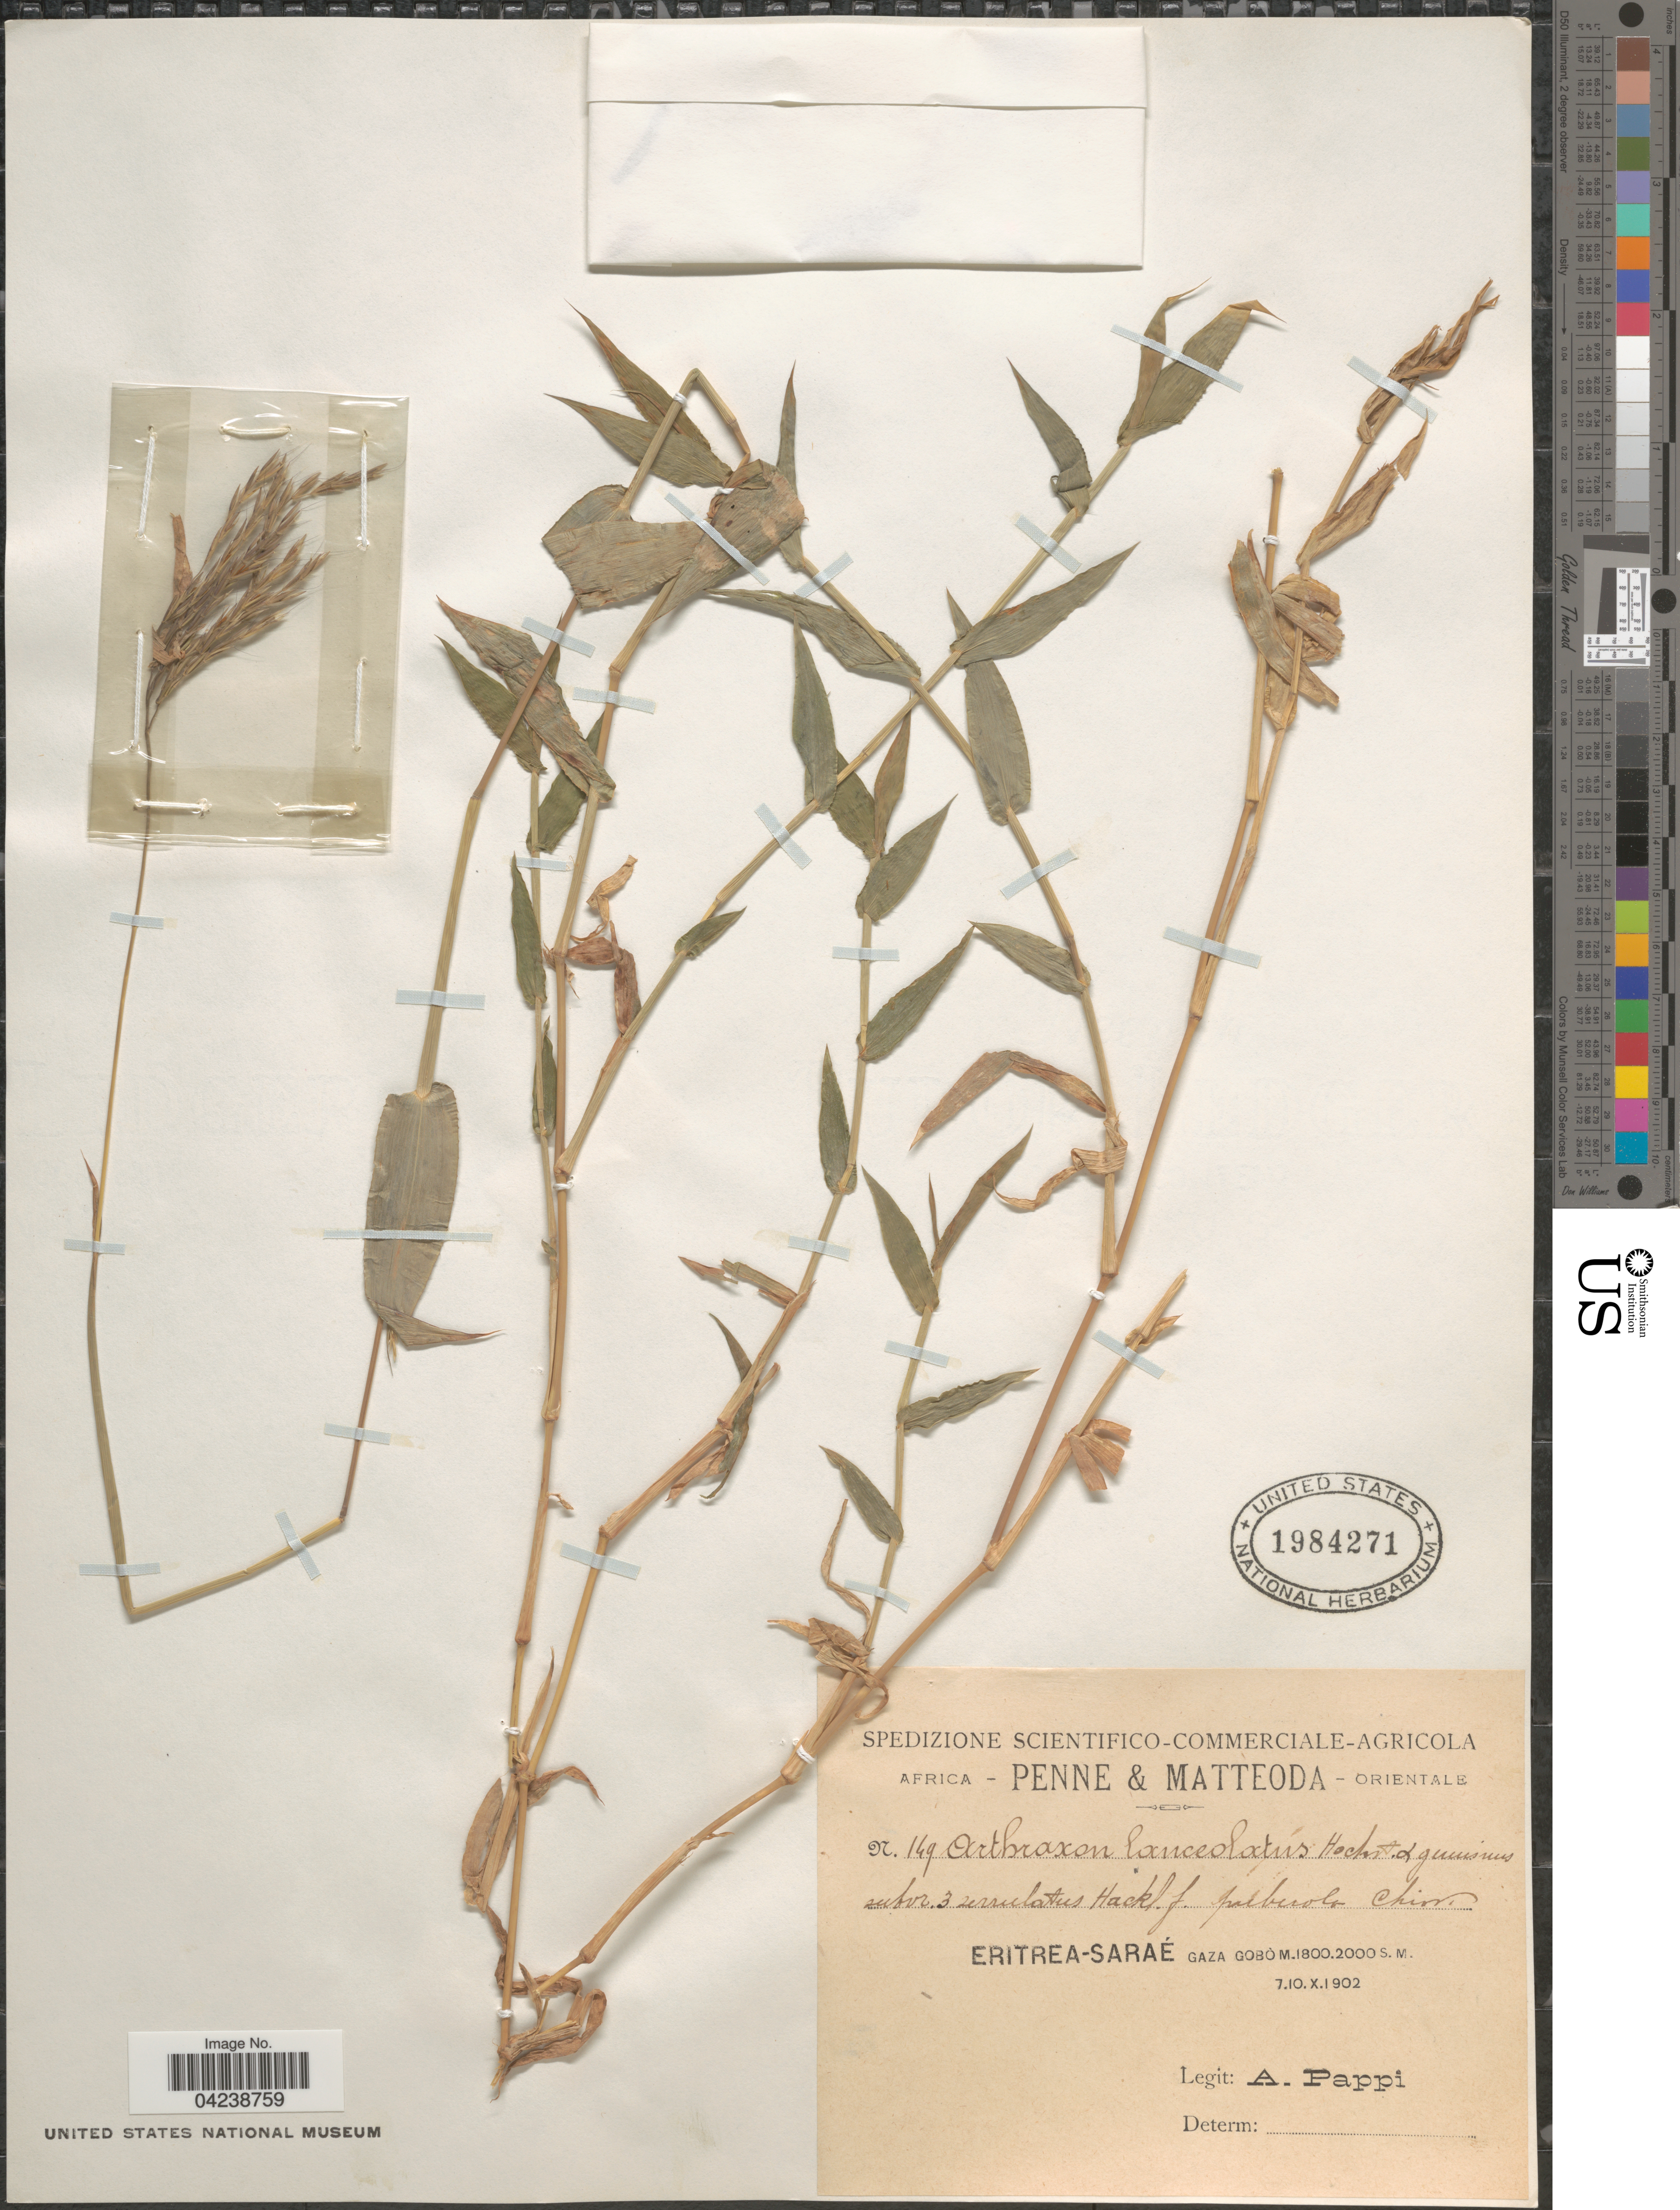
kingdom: Plantae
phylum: Tracheophyta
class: Liliopsida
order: Poales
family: Poaceae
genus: Arthraxon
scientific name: Arthraxon lanceolatus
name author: (Roxb.) Hochst.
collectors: A. Pappi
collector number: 146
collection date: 1902-10-07/1902-10-10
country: Eritrea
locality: Africa Orientale. Eritrea-Saraé. Gaza Gobò.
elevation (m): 1800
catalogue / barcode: US 1984271